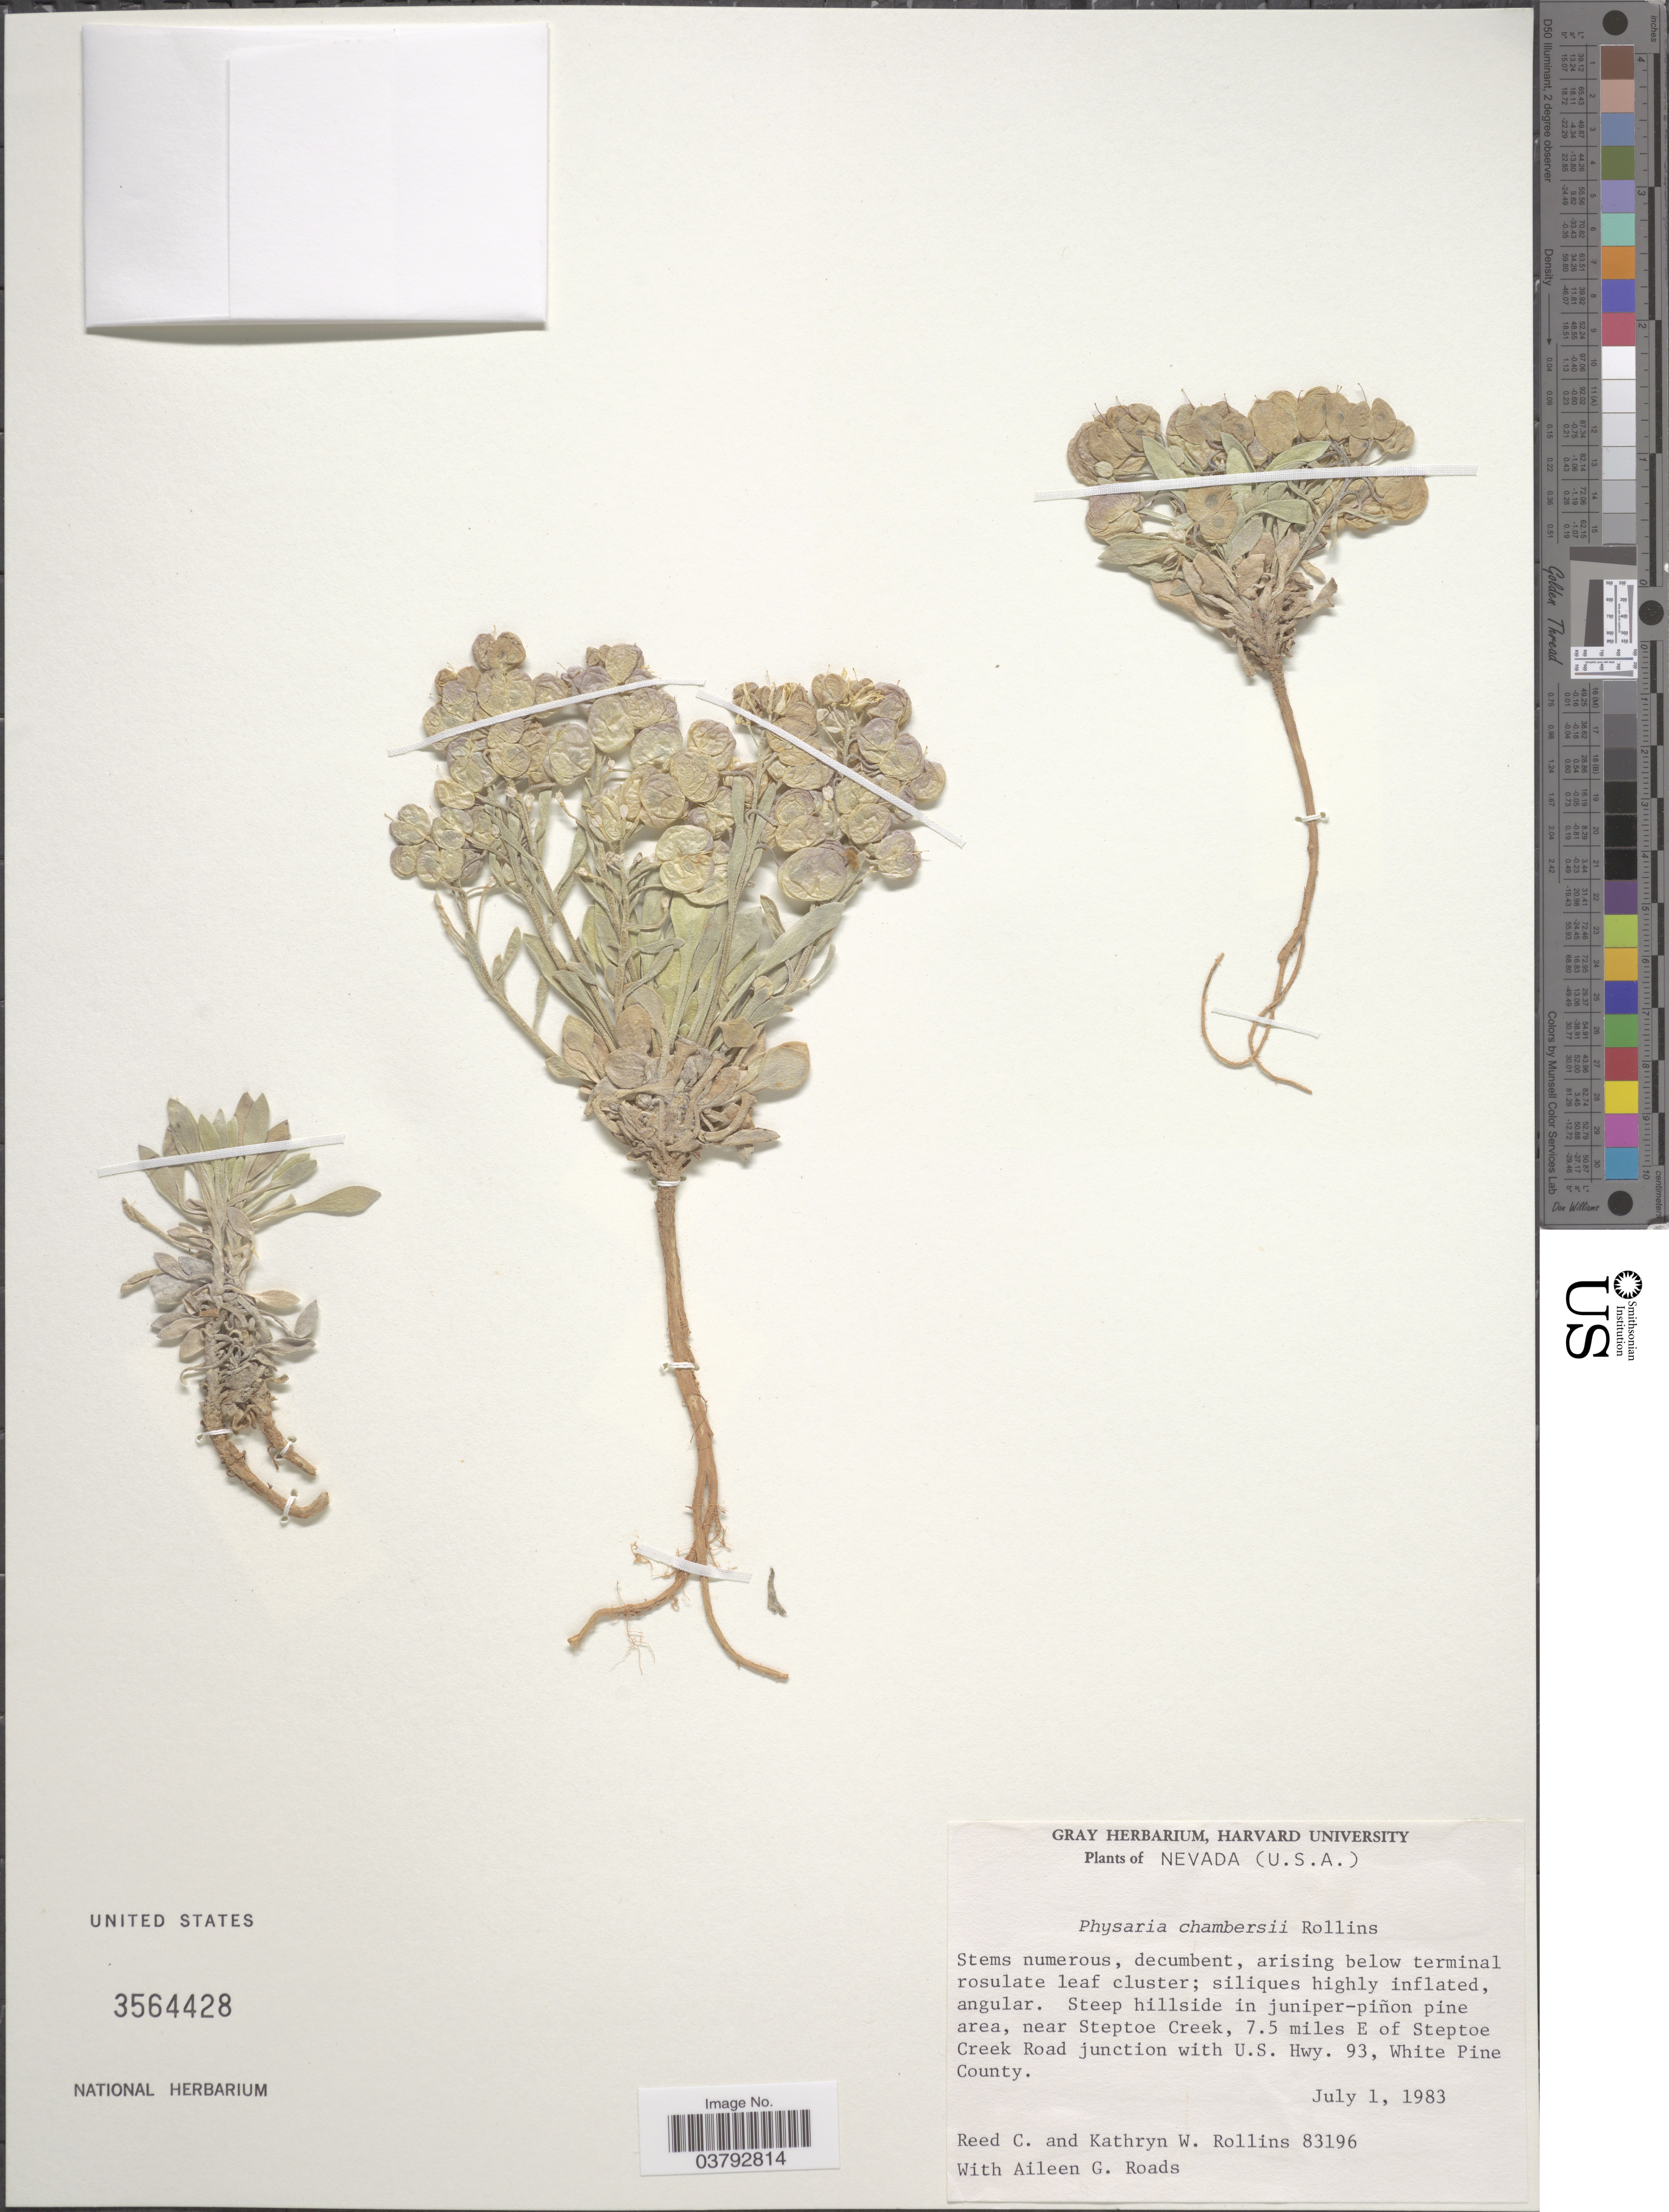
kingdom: Plantae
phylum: Tracheophyta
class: Magnoliopsida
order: Brassicales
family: Brassicaceae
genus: Physaria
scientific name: Physaria chambersii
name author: Rollins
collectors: R. C. Rollins, K. W. Rollins & A. Roads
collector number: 83196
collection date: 1983-07-01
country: United States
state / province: Nevada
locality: Near Steptoe Creek, 7.5 miles E of Steptoe Creek Road junction with U.S. Hwy. 93, White Pine County.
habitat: steep hillside in juniper-pinon pine area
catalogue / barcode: US 3564428